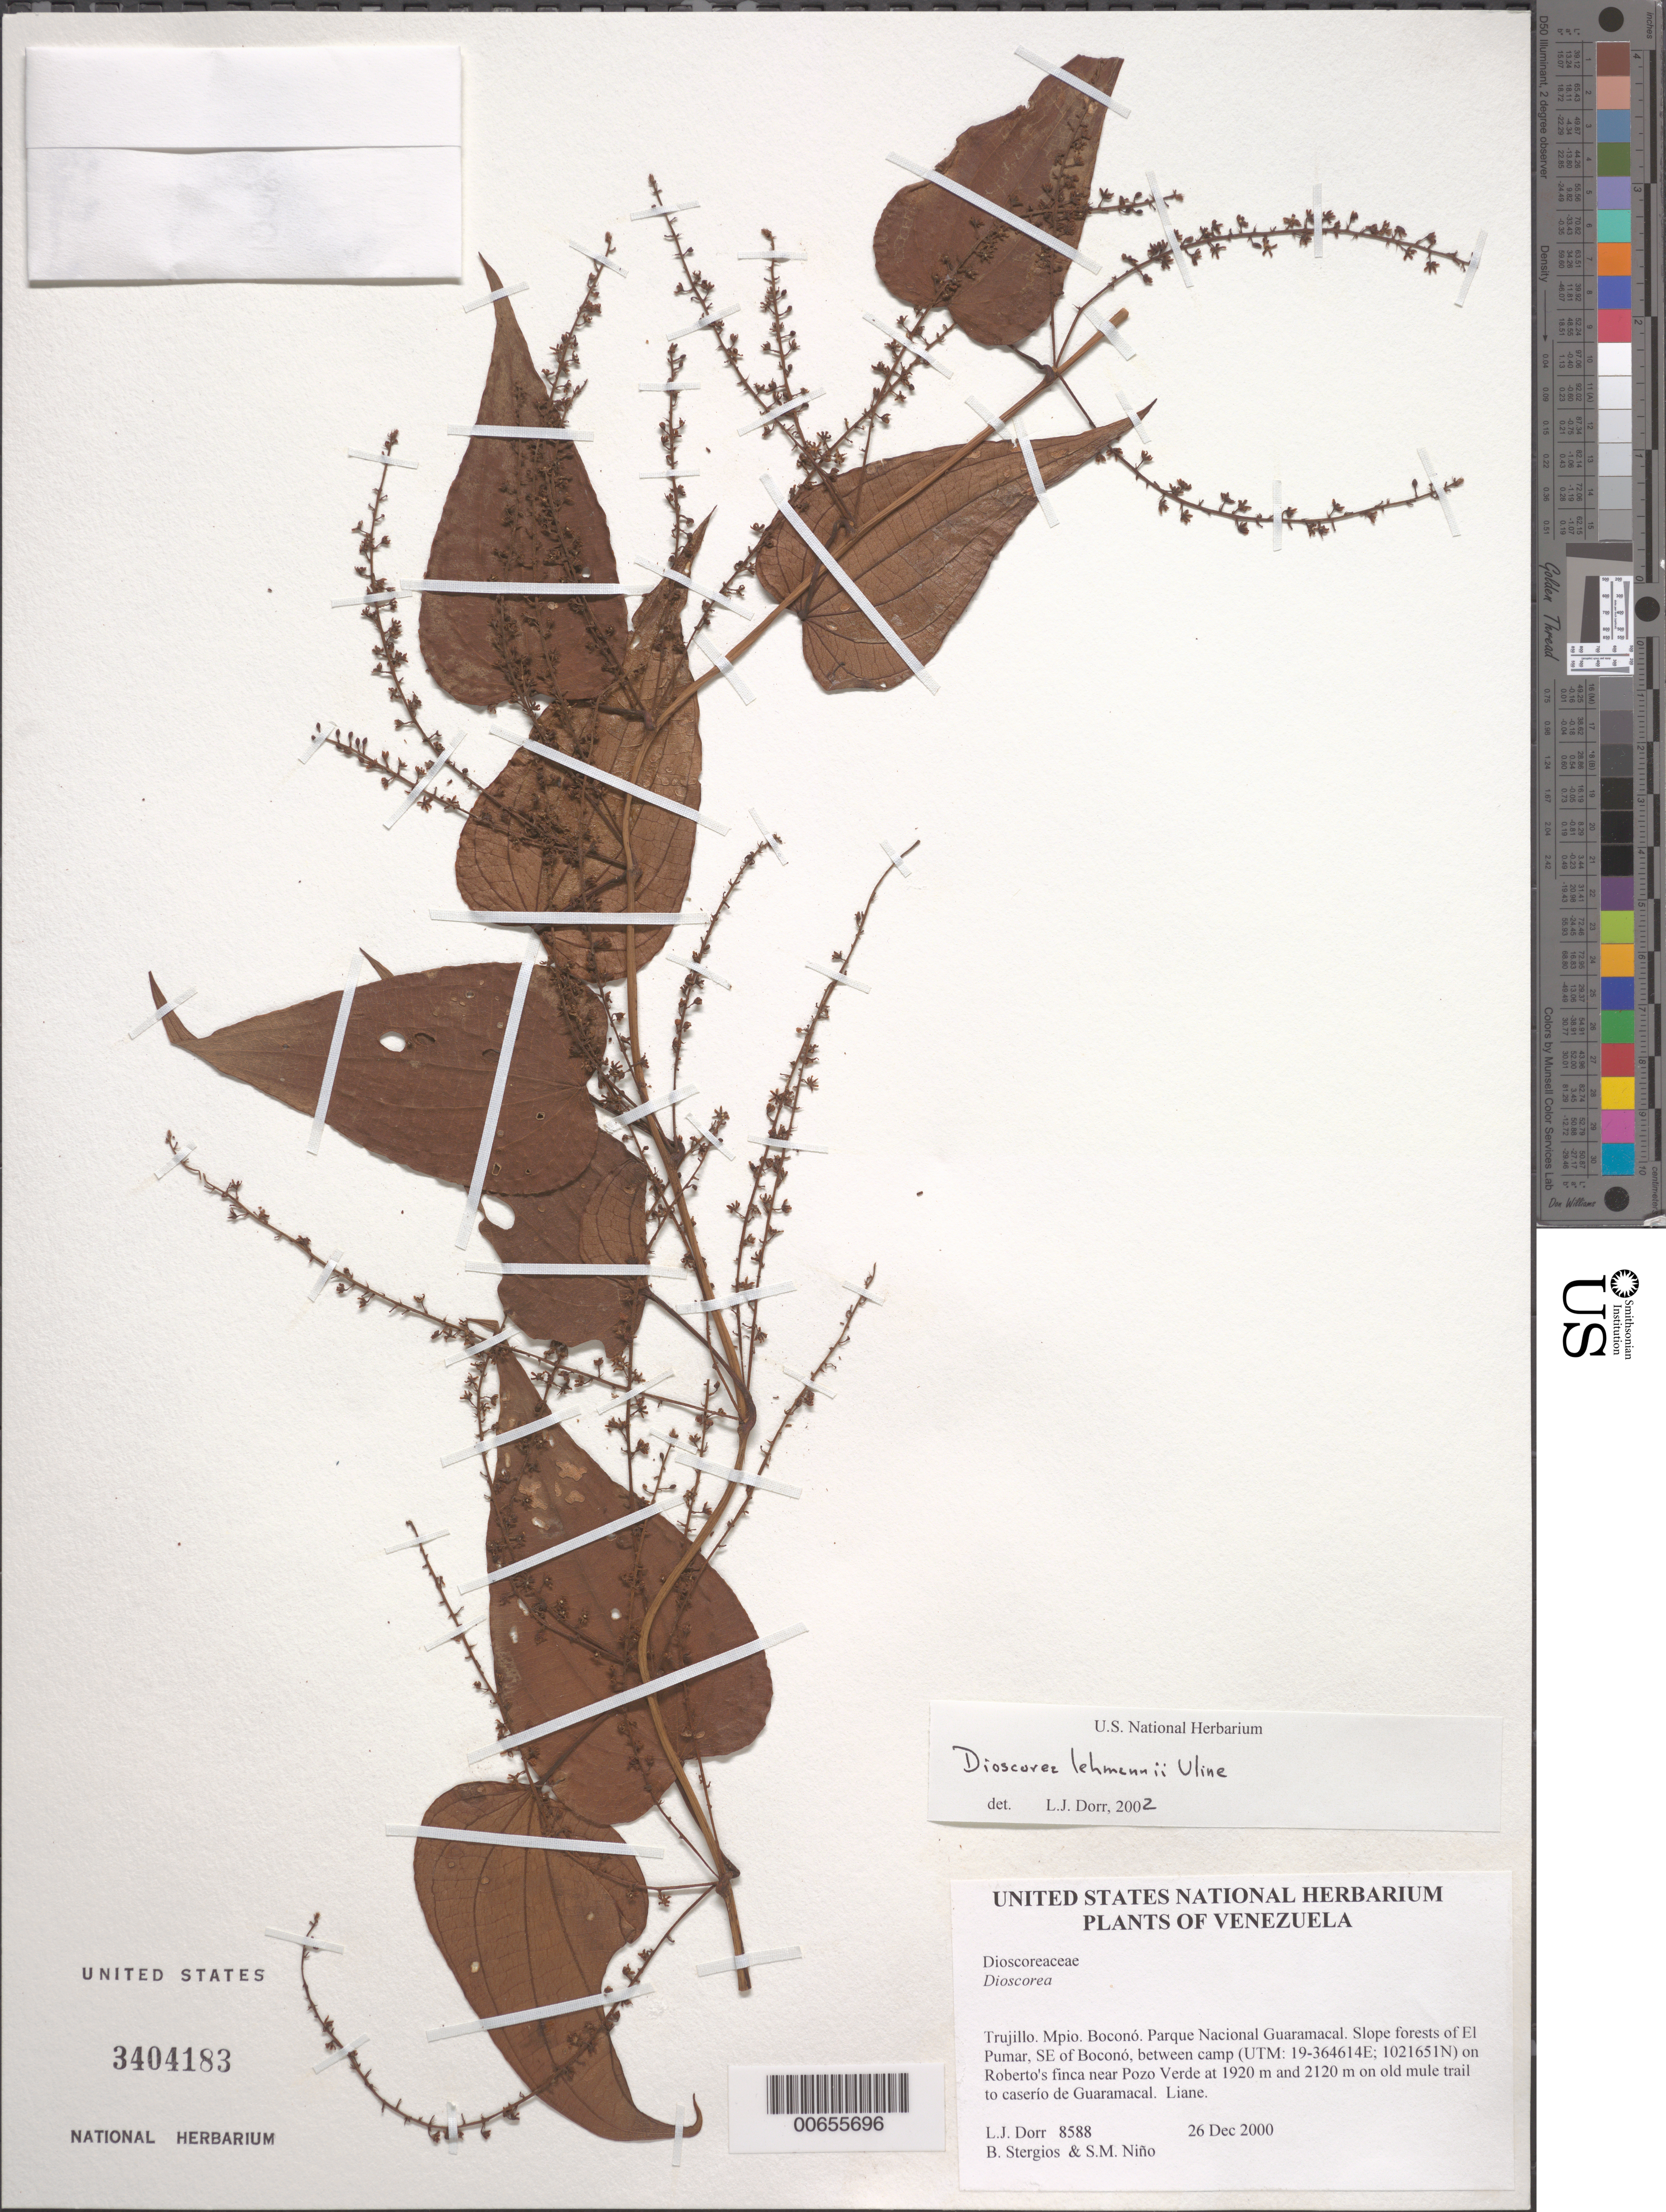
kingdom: Plantae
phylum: Tracheophyta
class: Liliopsida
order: Dioscoreales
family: Dioscoreaceae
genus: Dioscorea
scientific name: Dioscorea lehmannii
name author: Uline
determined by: Dorr, L. J., (BOT), Smithsonian Institution - National Museum of Natural History (UNITED STATES)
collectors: L. J. Dorr, B. G. Stergios & S. M. Niño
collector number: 8588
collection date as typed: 26 Dec 2000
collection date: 2000-12-26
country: Venezuela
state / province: Trujillo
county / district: Boconó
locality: Parque Nacional Guaramacal. El Pumar, SE of Boconó, between camp on Roberto's finca near Pozo Verde at 1920 m and 2120 m on old mule trail to caserío de Guaramacal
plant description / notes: MEXU, PORT, US, VEN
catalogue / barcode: US 3404183